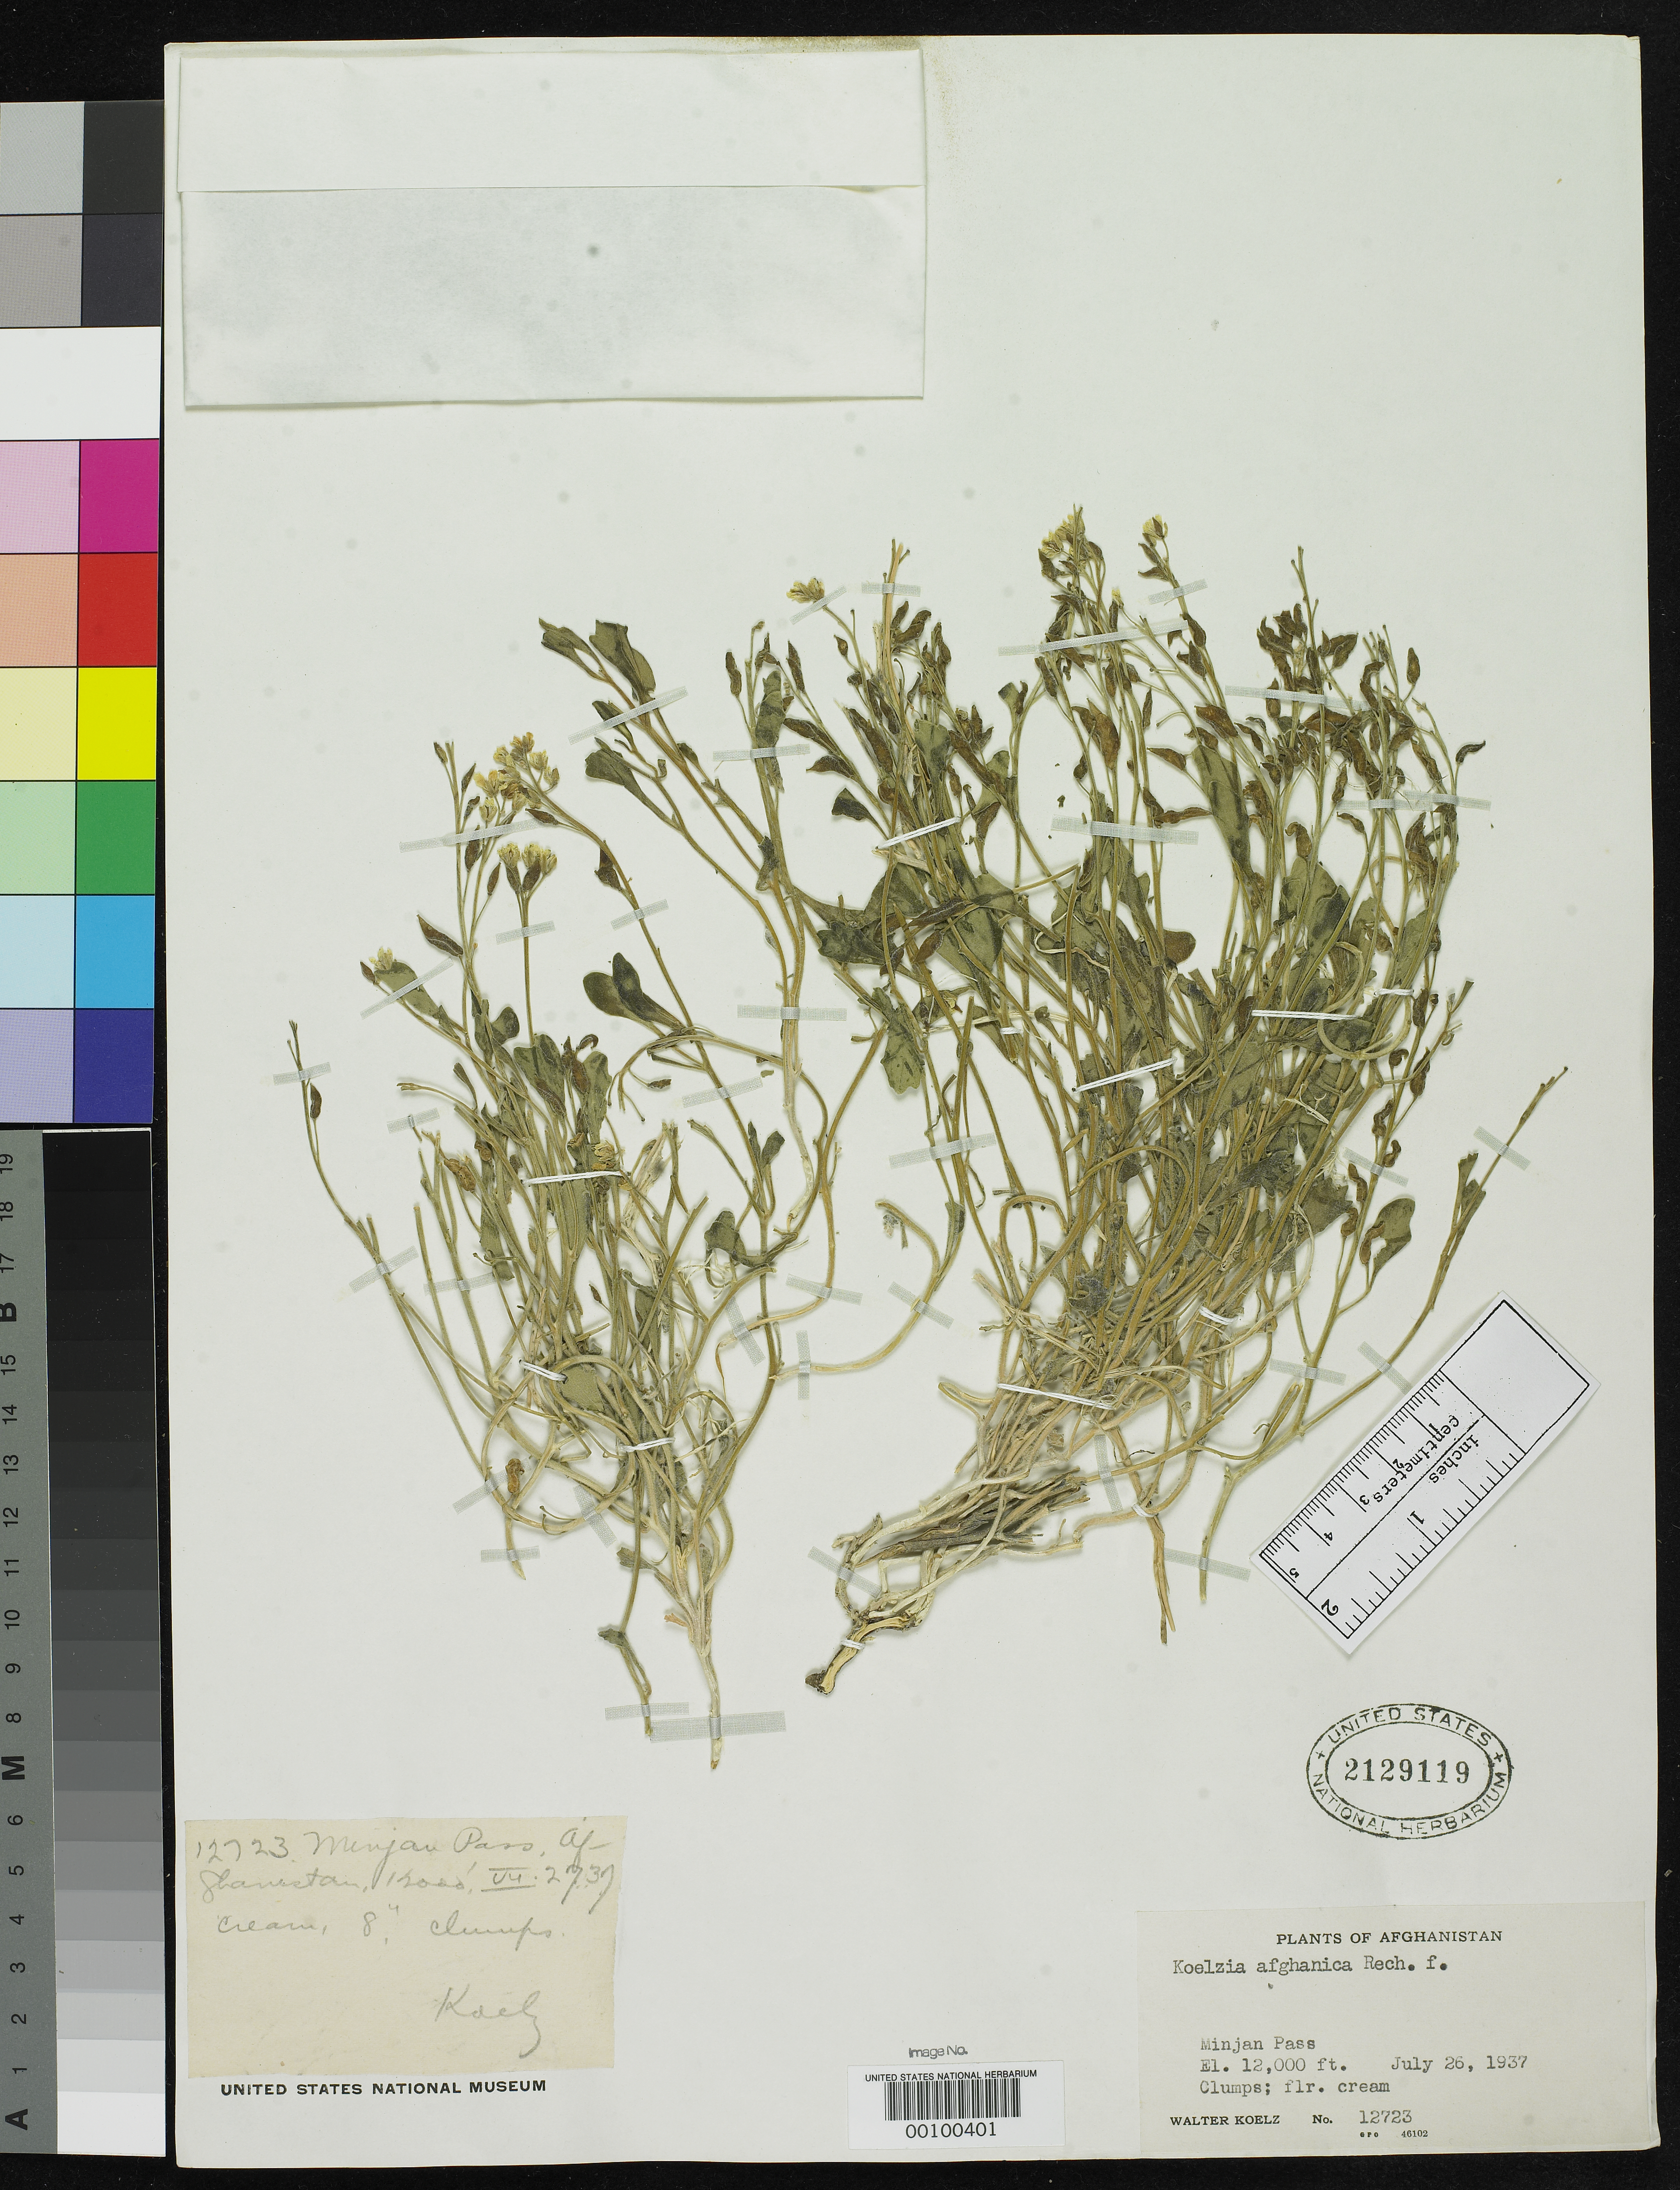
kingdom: Plantae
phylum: Tracheophyta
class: Magnoliopsida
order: Brassicales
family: Brassicaceae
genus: Koelzia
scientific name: Koelzia afghanica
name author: Rech. f.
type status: Isotype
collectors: W. N. Koelz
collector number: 12723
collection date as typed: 26 Jul 1937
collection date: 1937-07-26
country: Afghanistan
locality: Minjan Pass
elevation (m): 3658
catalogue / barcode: US 2129119